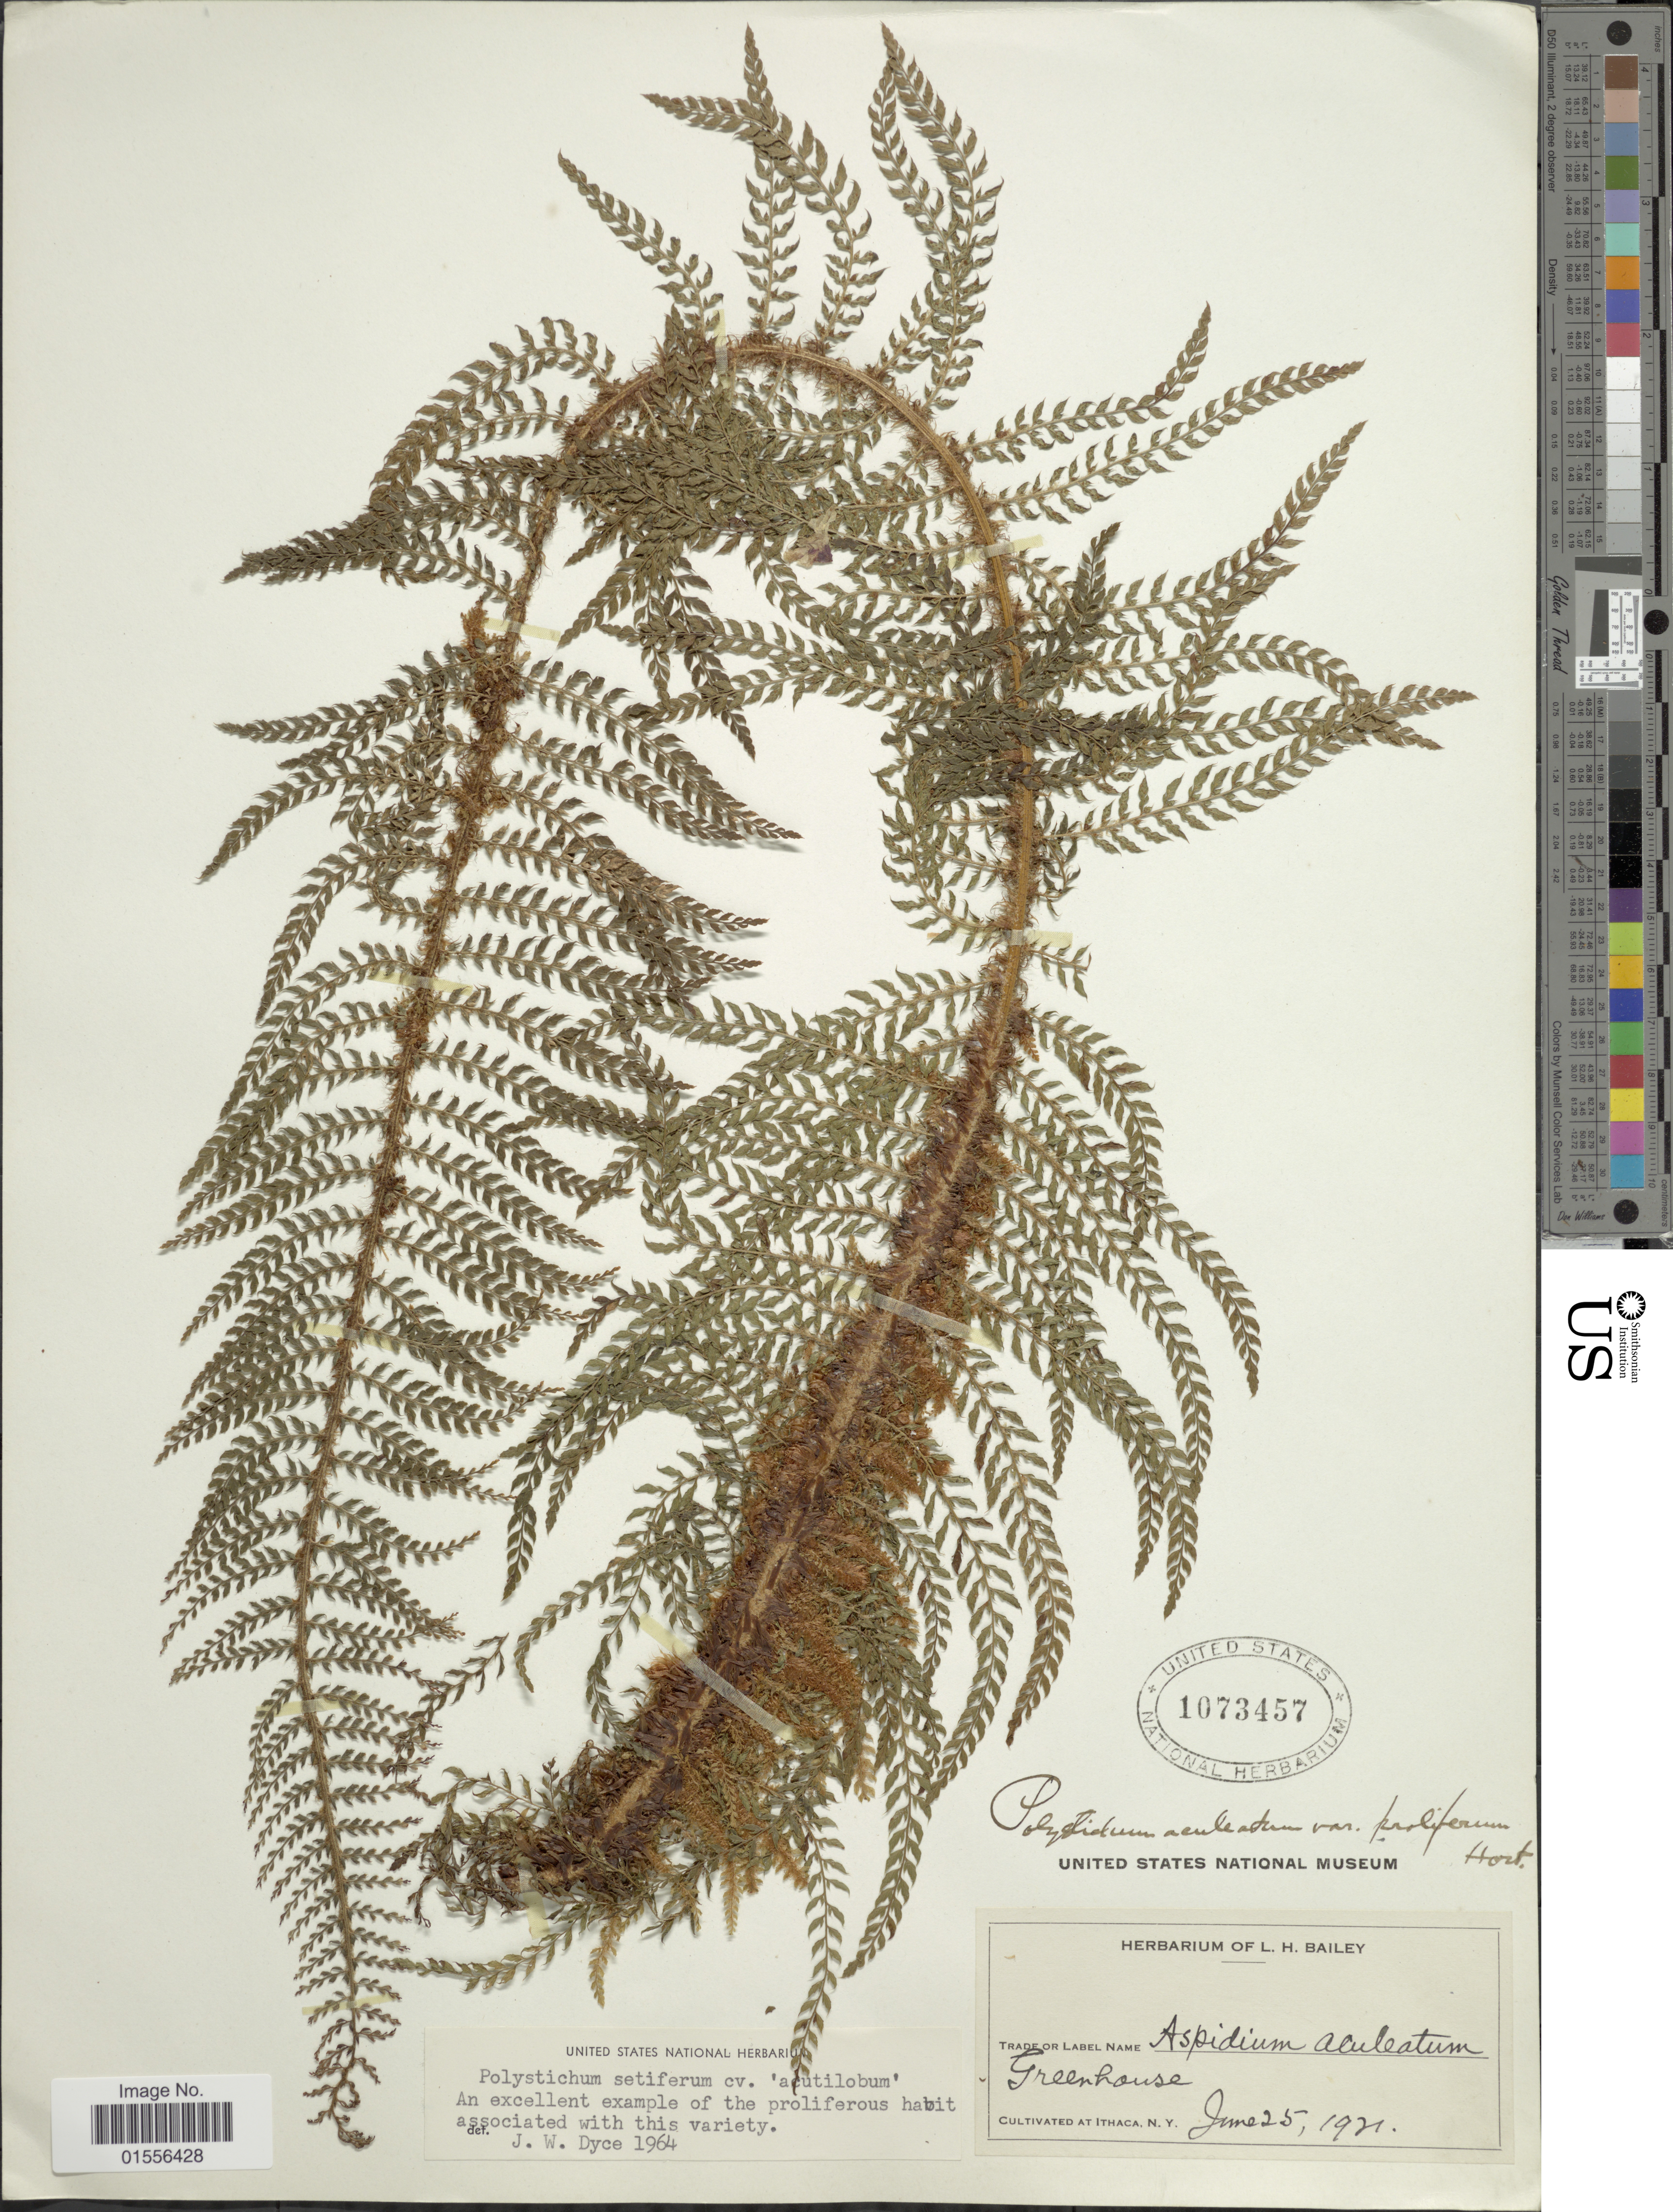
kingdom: Plantae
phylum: Tracheophyta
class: Polypodiopsida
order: Polypodiales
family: Dryopteridaceae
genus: Polystichum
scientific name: Polystichum setiferum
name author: (Forssk.) Moore ex Woynar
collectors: ex Herb. L.H. Bailey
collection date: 1921-06-25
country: United States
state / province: New York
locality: Greenhouse, Cutivated at Ithaca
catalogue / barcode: US 1073457